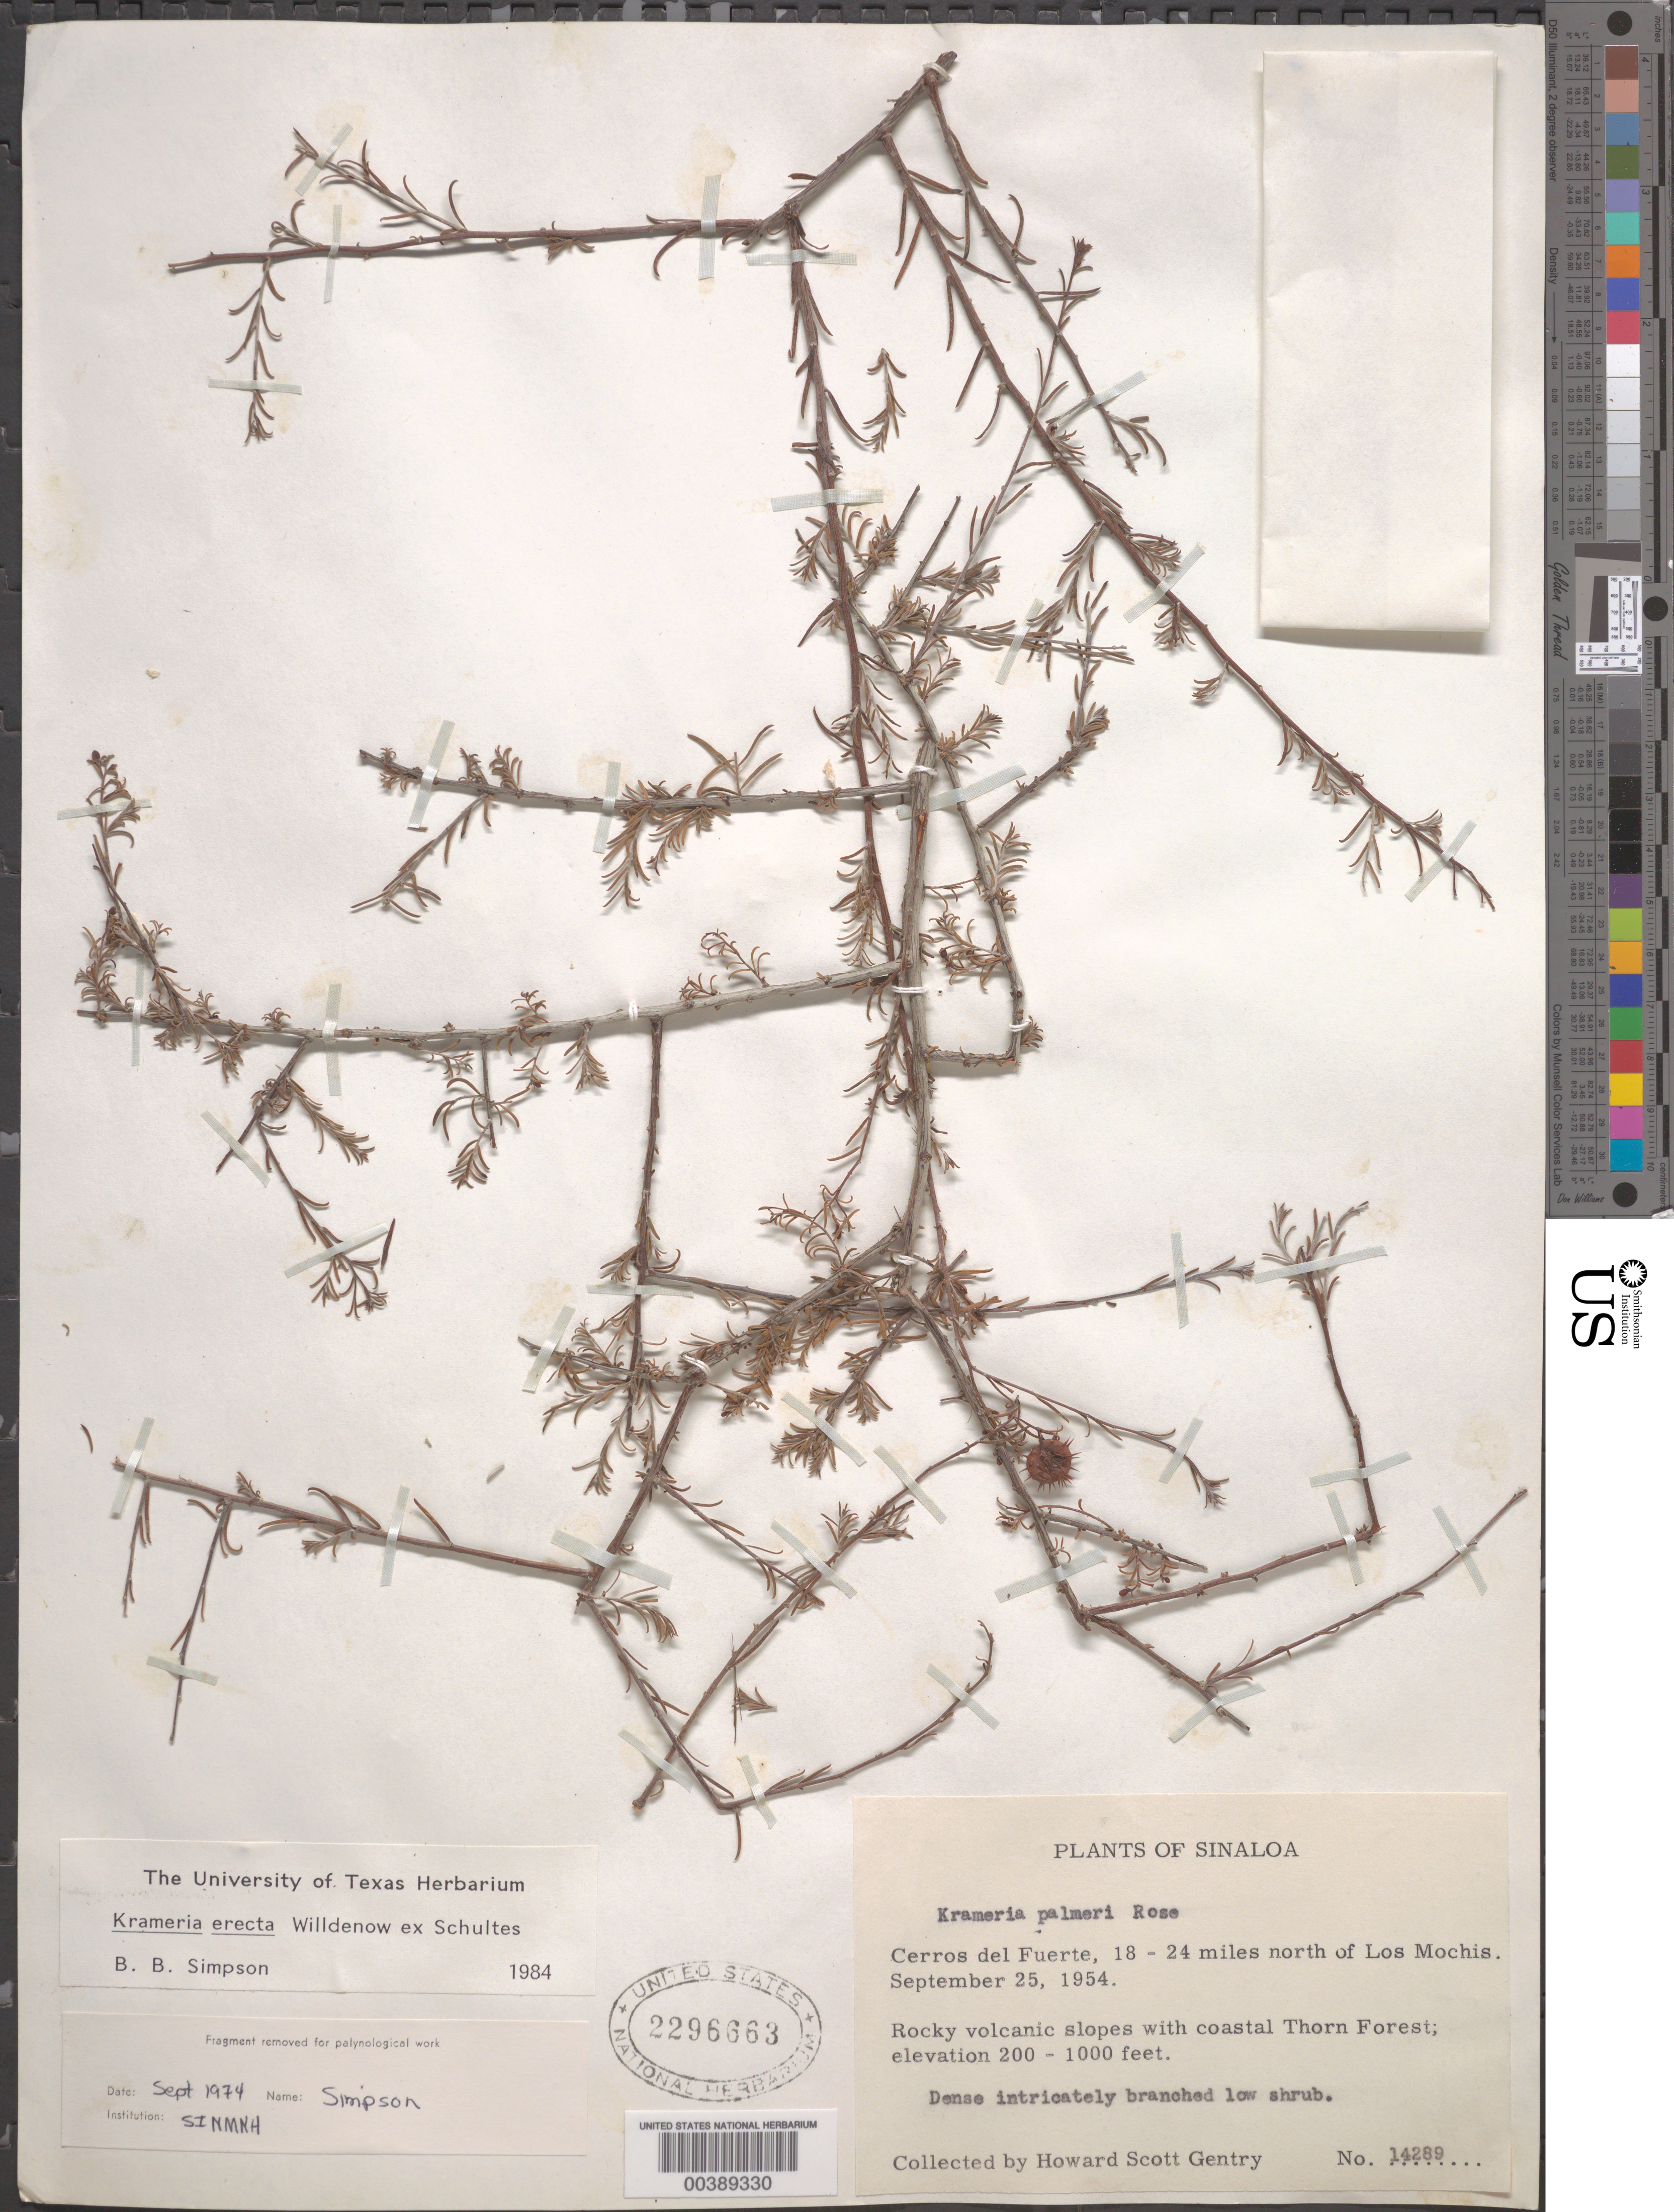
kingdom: Plantae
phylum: Tracheophyta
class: Magnoliopsida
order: Zygophyllales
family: Krameriaceae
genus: Krameria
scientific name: Krameria erecta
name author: Willd. ex Schult.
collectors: H. S. Gentry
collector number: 14289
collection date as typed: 25 Sep 1954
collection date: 1954-09-25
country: Mexico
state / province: Sinaloa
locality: Cerros del fuert, 18-24 mi N of los mochis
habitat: Rocky volcanic slopes with coastal thorn forest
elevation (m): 61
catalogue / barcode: US 2296663